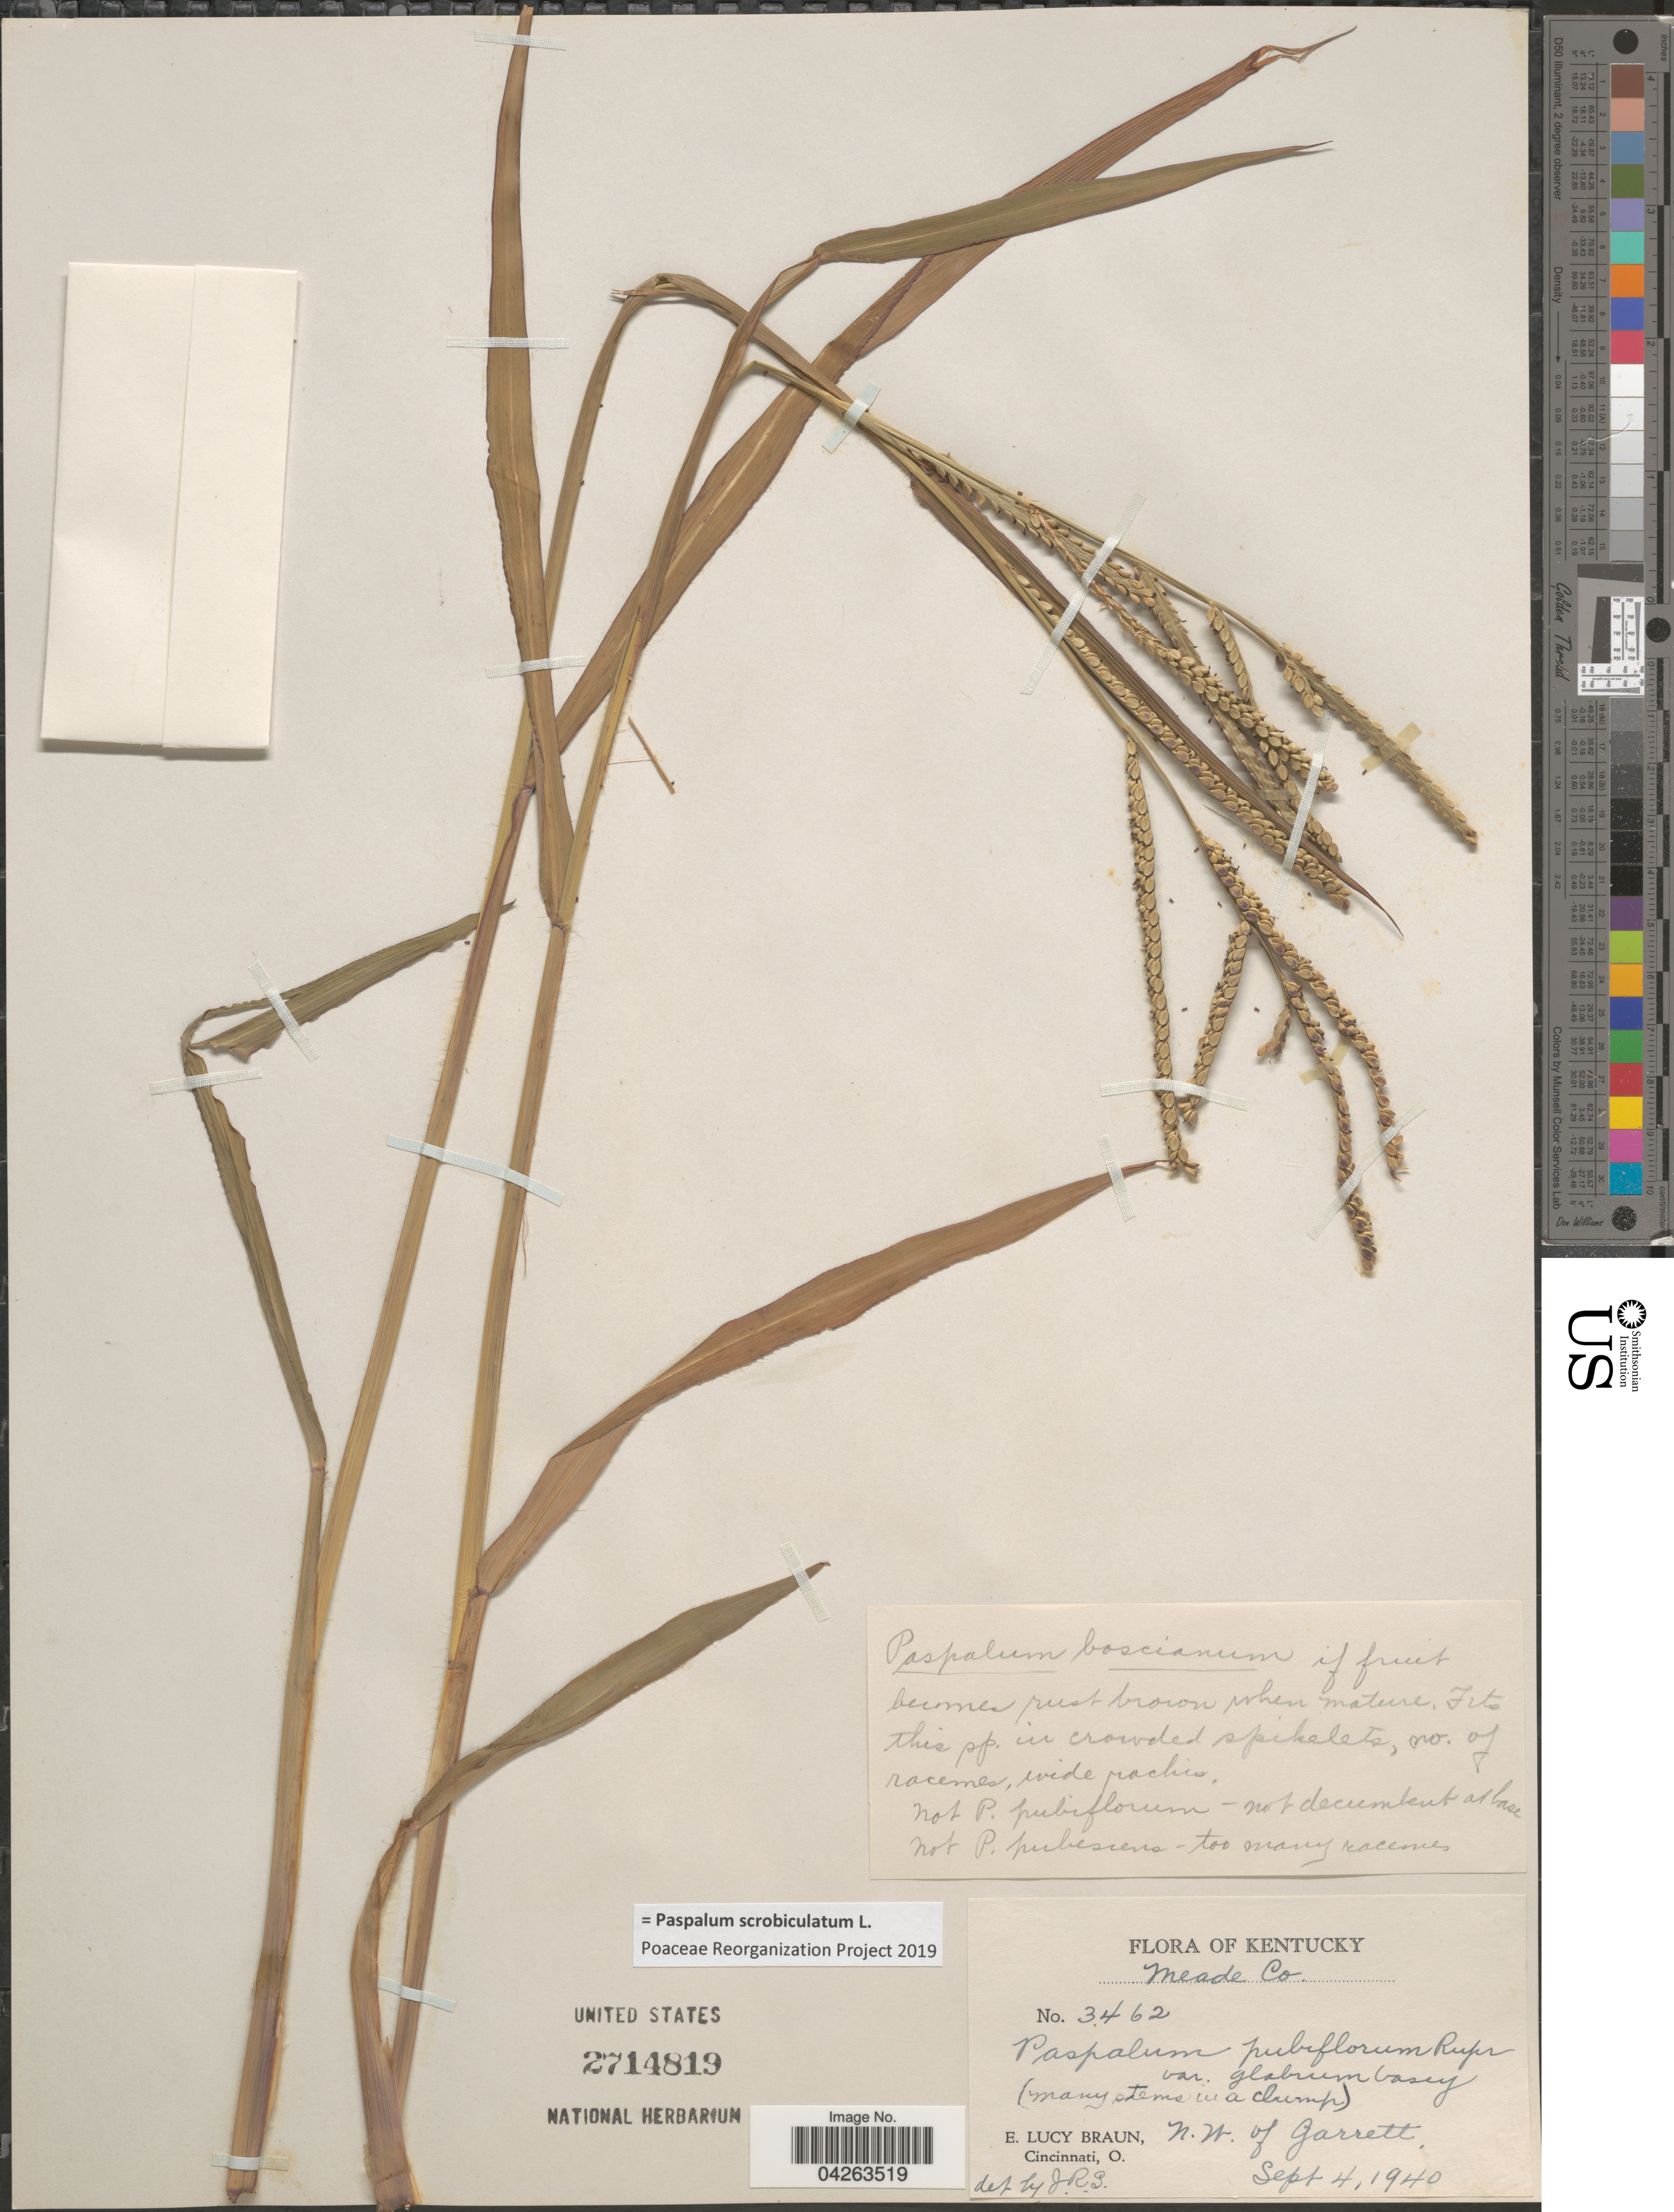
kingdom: Plantae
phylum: Tracheophyta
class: Liliopsida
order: Poales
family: Poaceae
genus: Paspalum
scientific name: Paspalum scrobiculatum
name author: L.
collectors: E. L. Braun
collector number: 3462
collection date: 1940-09-04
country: United States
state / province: Kentucky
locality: Meade Co. N.W. of Garrett.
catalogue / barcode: US 2714819